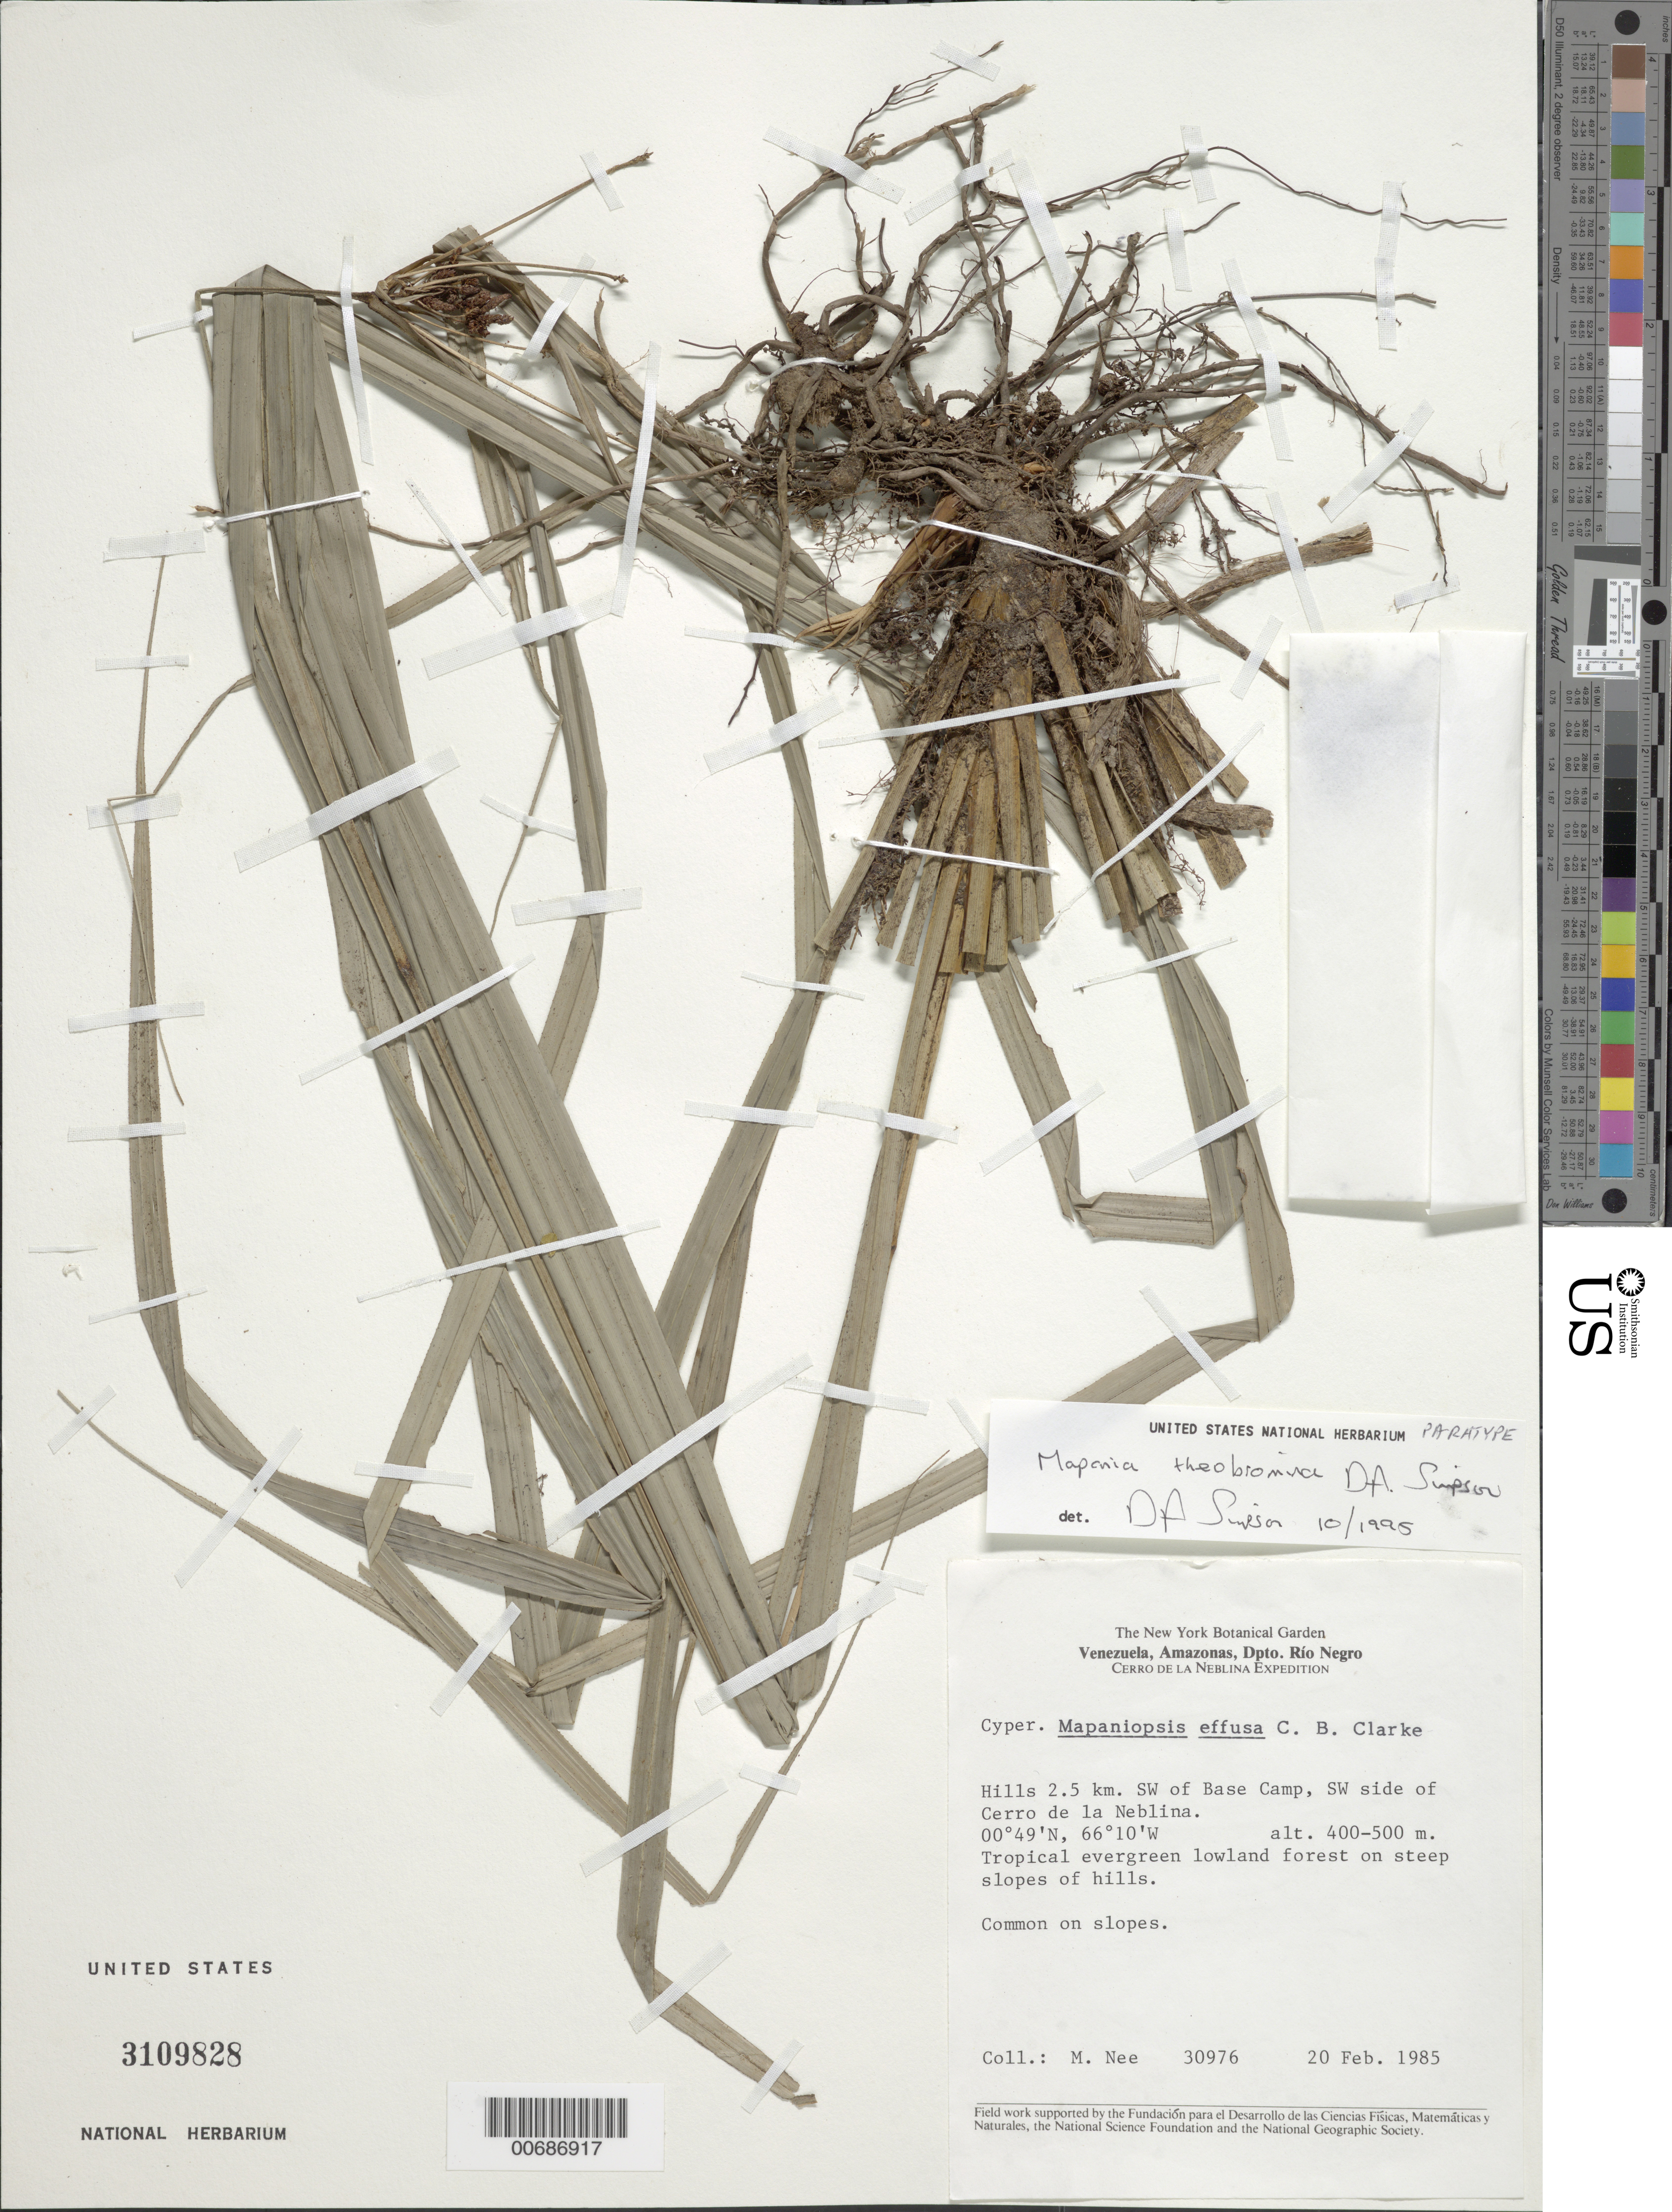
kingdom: Plantae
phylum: Tracheophyta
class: Liliopsida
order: Poales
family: Cyperaceae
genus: Mapania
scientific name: Mapania theobromina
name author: D.A. Simpson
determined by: Simpson, D. A.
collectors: M. Nee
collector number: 30976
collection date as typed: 20-Feb-85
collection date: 1985-02-20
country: Venezuela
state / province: Amazonas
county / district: Río Negro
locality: Cerro de la Neblina, hills 2.5 km SW of Base Camp, SW side of Cerro de la Neblina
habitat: Tropical lowland evergreen forest on steep slopes of hills.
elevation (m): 400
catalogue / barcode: US 3109828